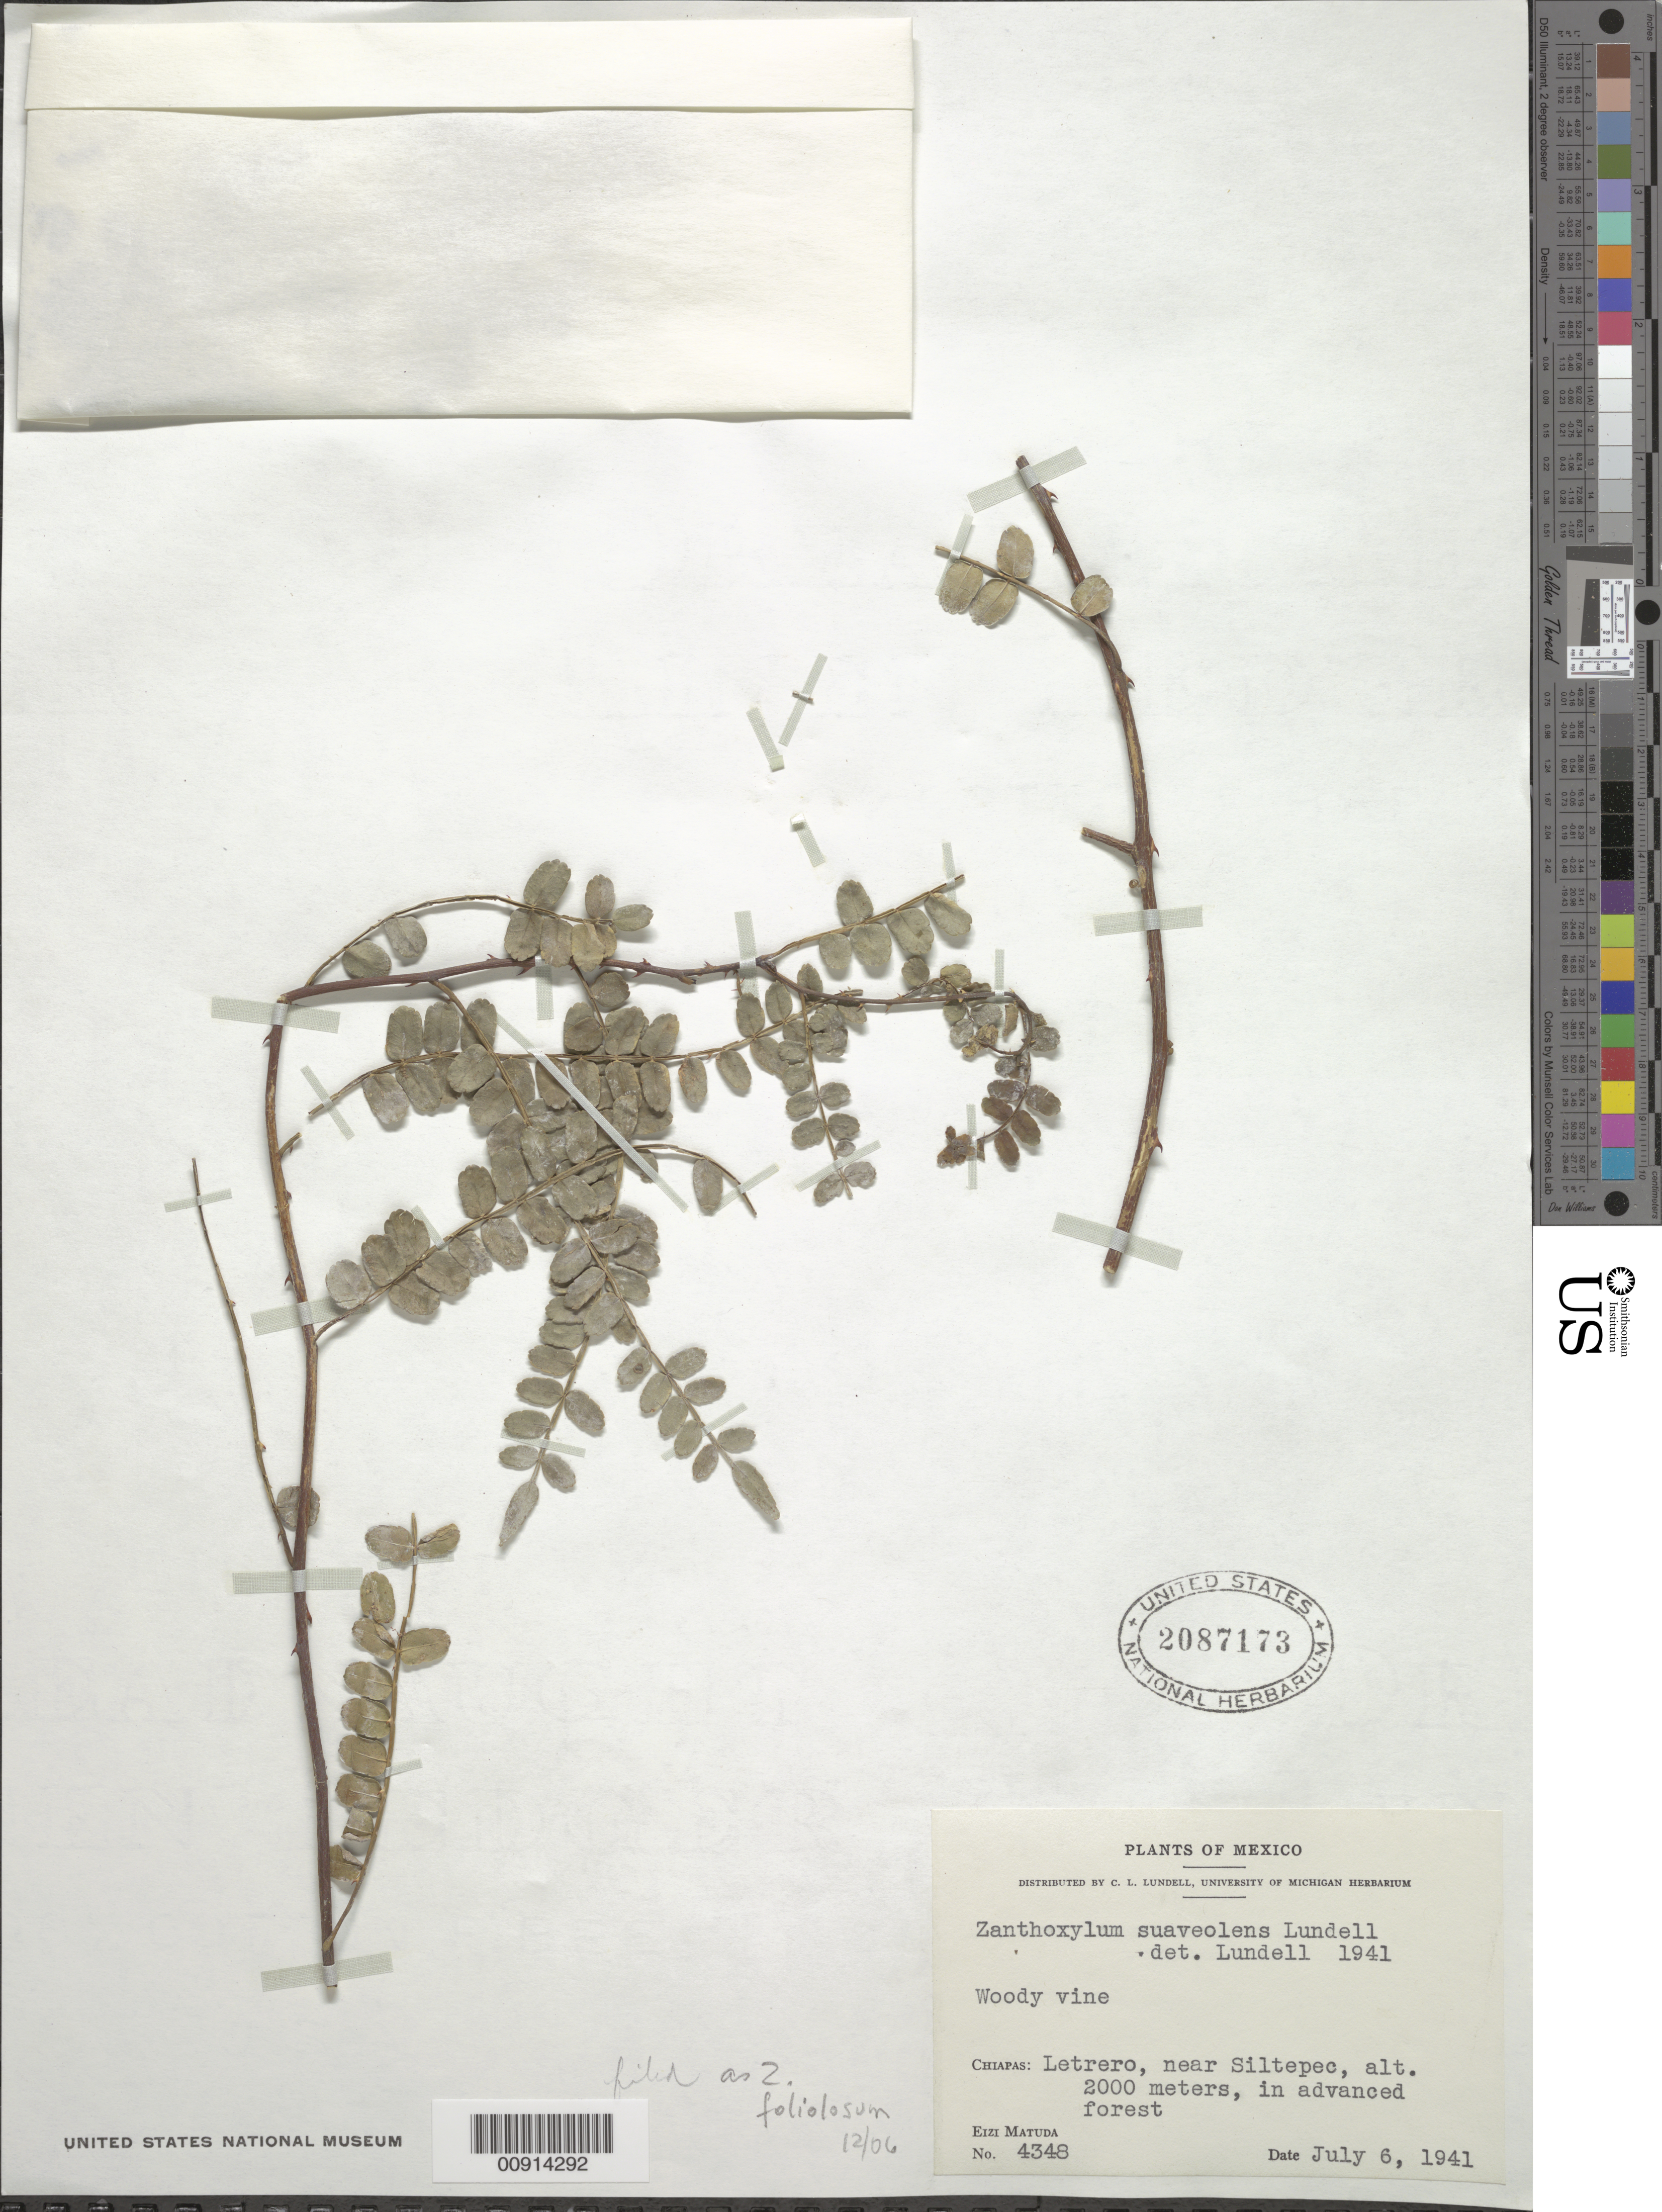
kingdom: Plantae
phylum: Tracheophyta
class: Magnoliopsida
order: Sapindales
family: Rutaceae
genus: Zanthoxylum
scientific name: Zanthoxylum foliolosum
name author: Donn. Sm.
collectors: E. Matuda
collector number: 4348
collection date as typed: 06 Jul 1941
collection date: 1941-07-06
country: Mexico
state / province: Chiapas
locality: Chiapas: Letrero, near Siltepec.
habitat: In advanced forest.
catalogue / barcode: US 2087173